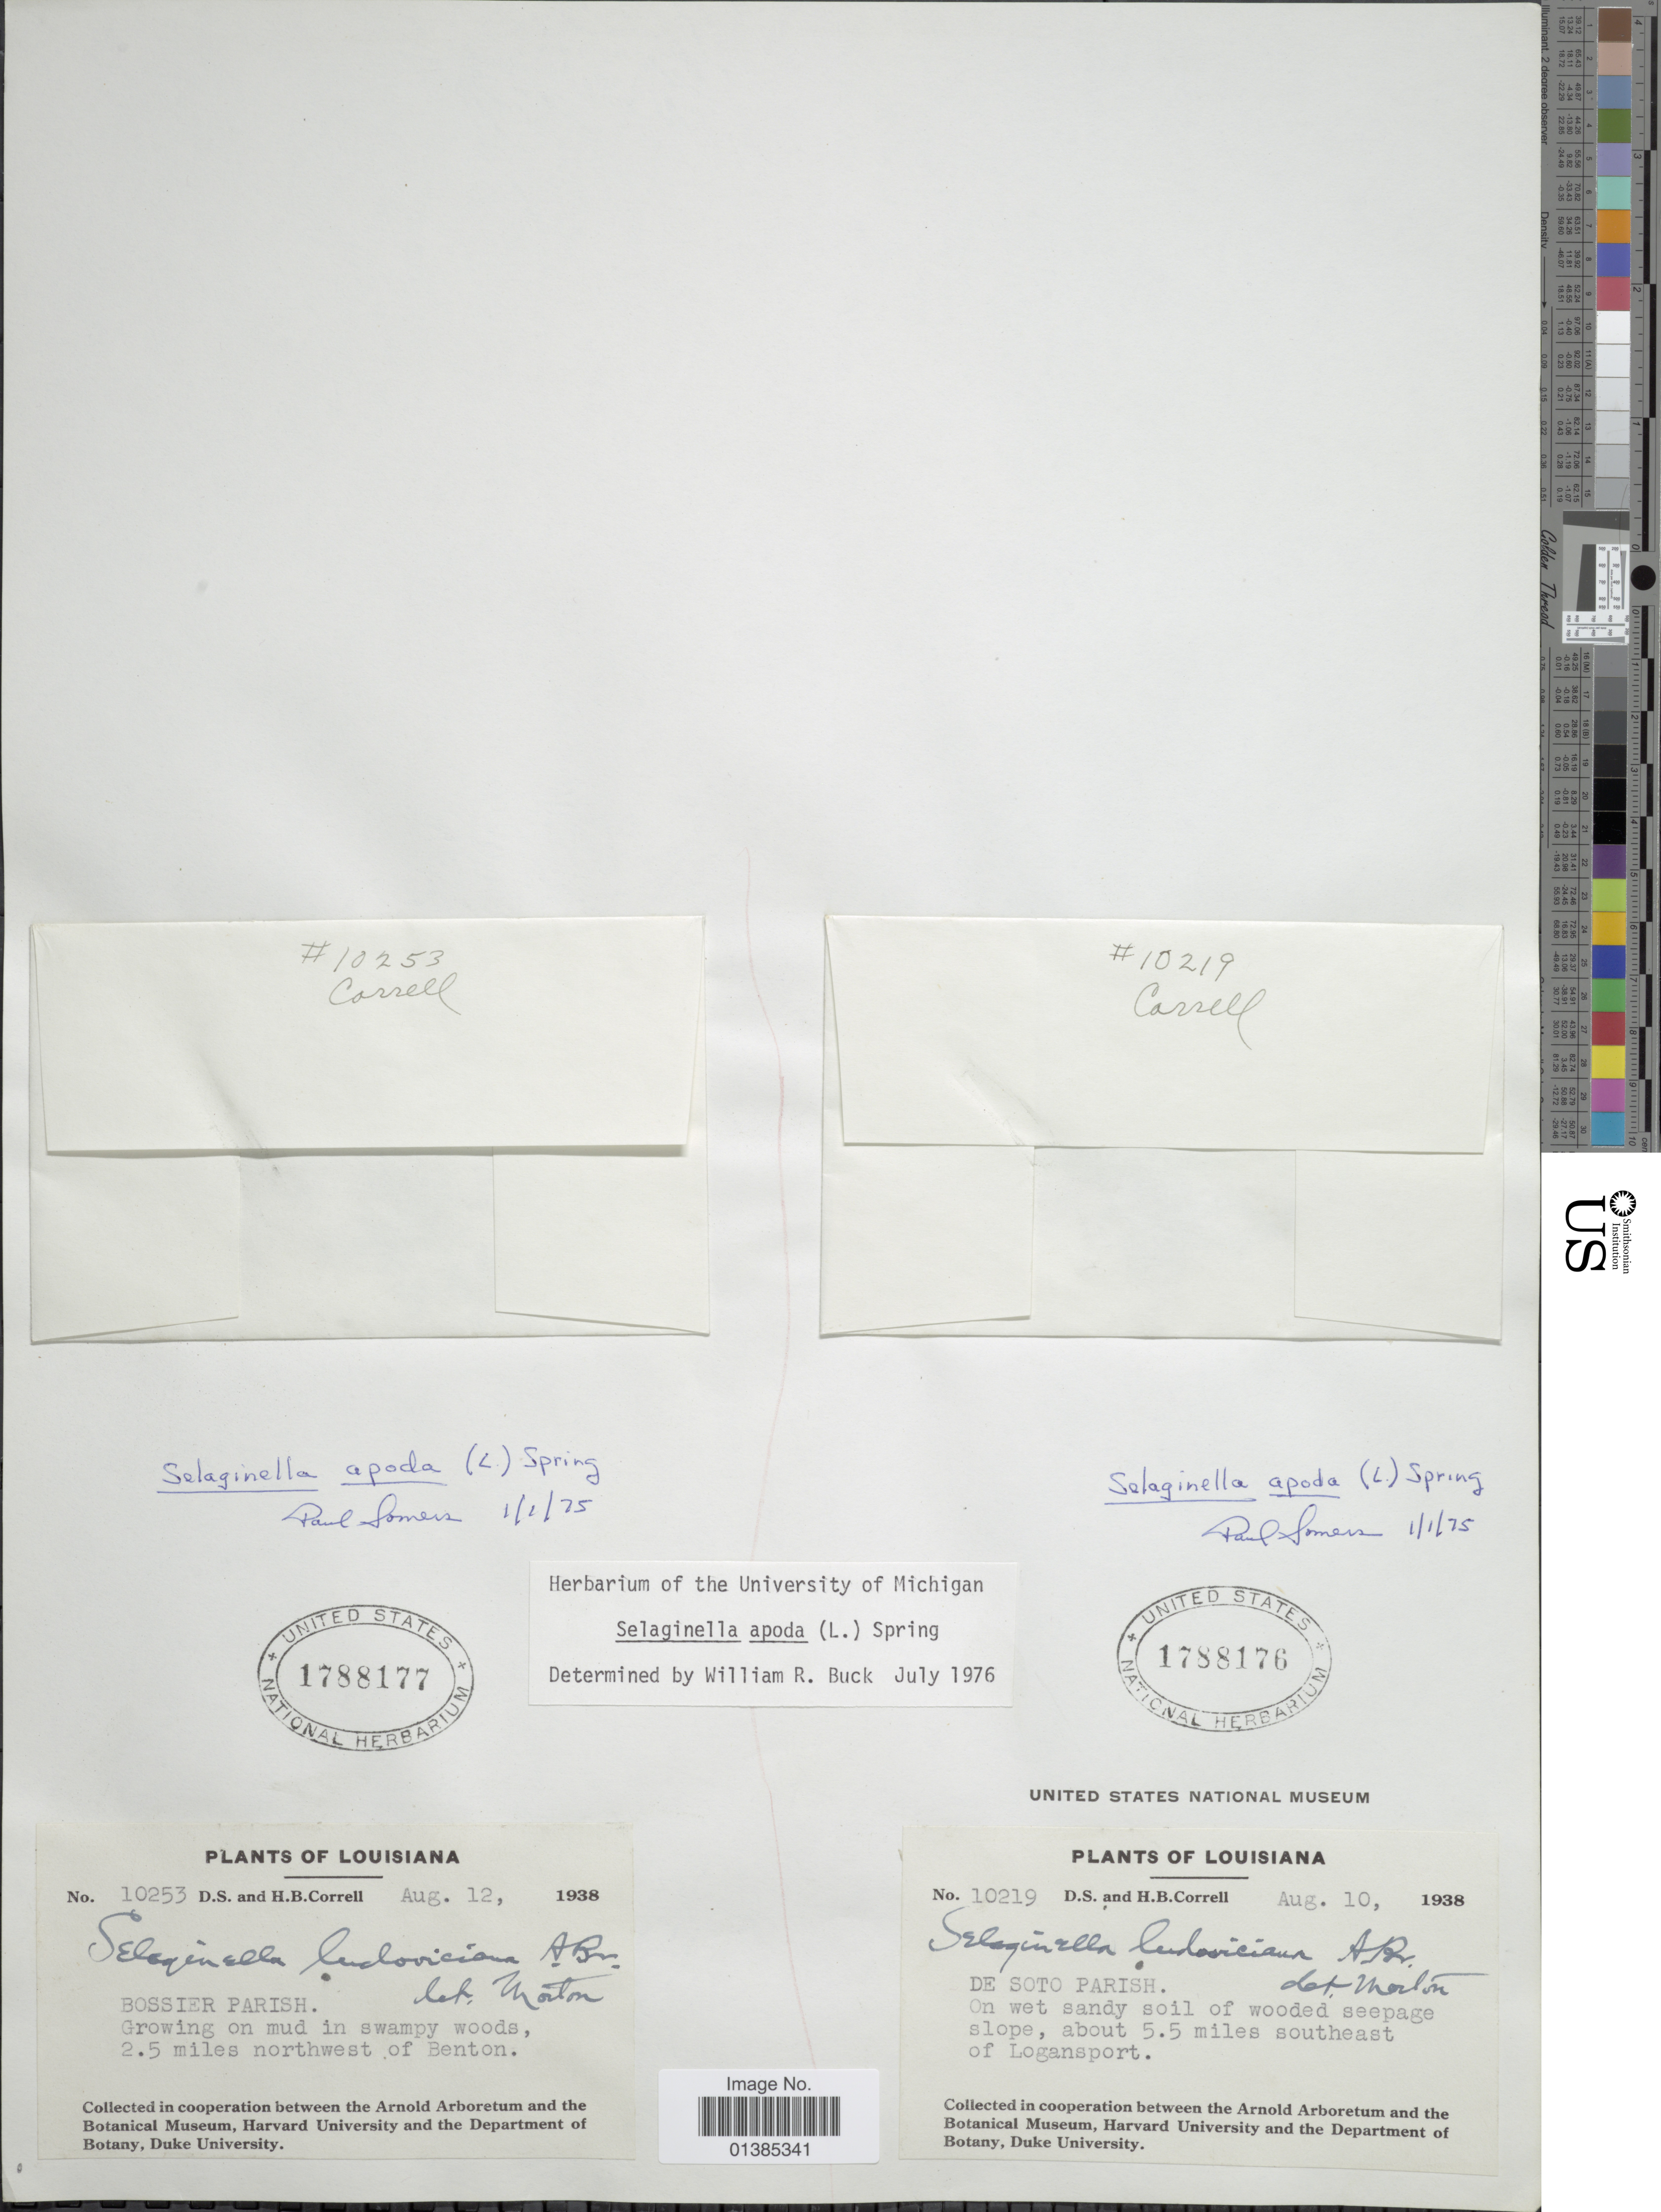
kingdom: Plantae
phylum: Tracheophyta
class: Lycopodiopsida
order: Selaginellales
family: Selaginellaceae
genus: Selaginella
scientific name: Selaginella apus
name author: Spring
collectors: D. S. Correll & H. Correll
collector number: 10253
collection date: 1938-08-12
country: United States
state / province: Louisiana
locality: Bossier Parish. Growing on mud in swampy woods, 2.5 miles northwest of Benton.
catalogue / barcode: US 1788177-2